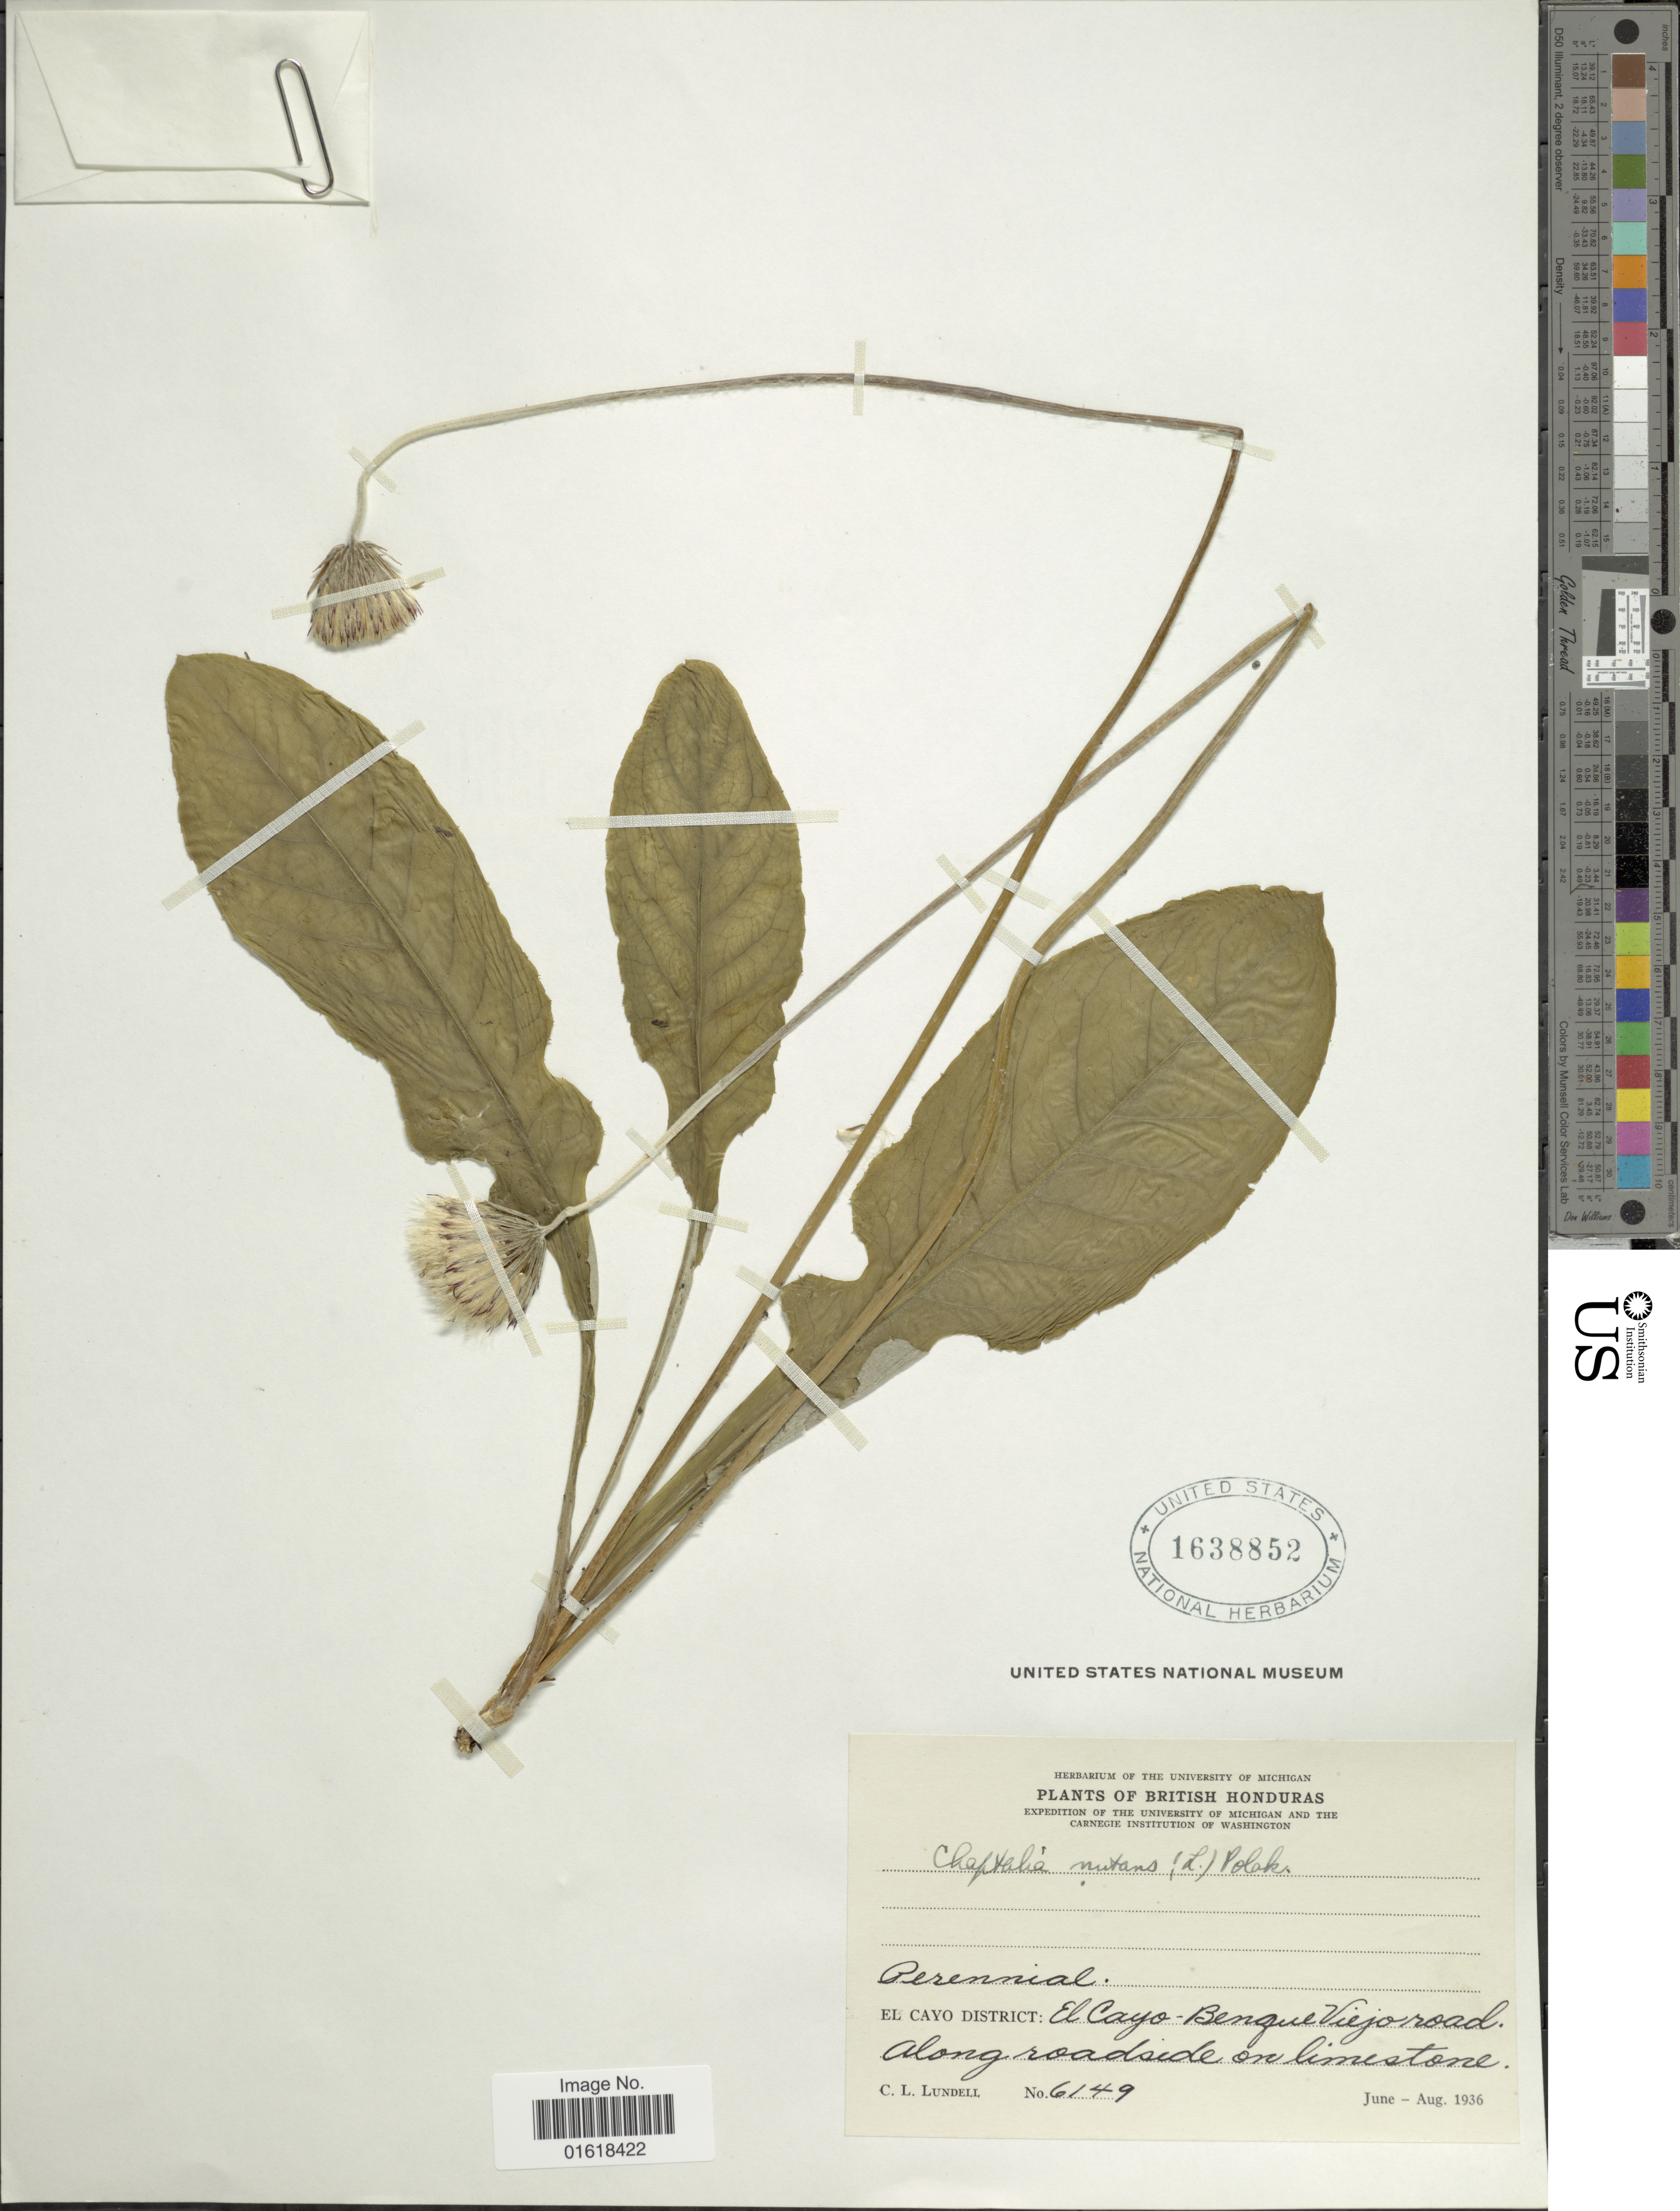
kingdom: Plantae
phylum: Tracheophyta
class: Magnoliopsida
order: Asterales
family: Asteraceae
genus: Chaptalia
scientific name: Chaptalia nutans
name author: (L.) Pol.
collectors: C. L. Lundell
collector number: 6149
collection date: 1936-06/1936-08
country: Belize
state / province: Cayo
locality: British Honduras. El Cayo District: El Cayo-Benque Viejo road. Along roadside on limestone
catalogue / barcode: US 1638852